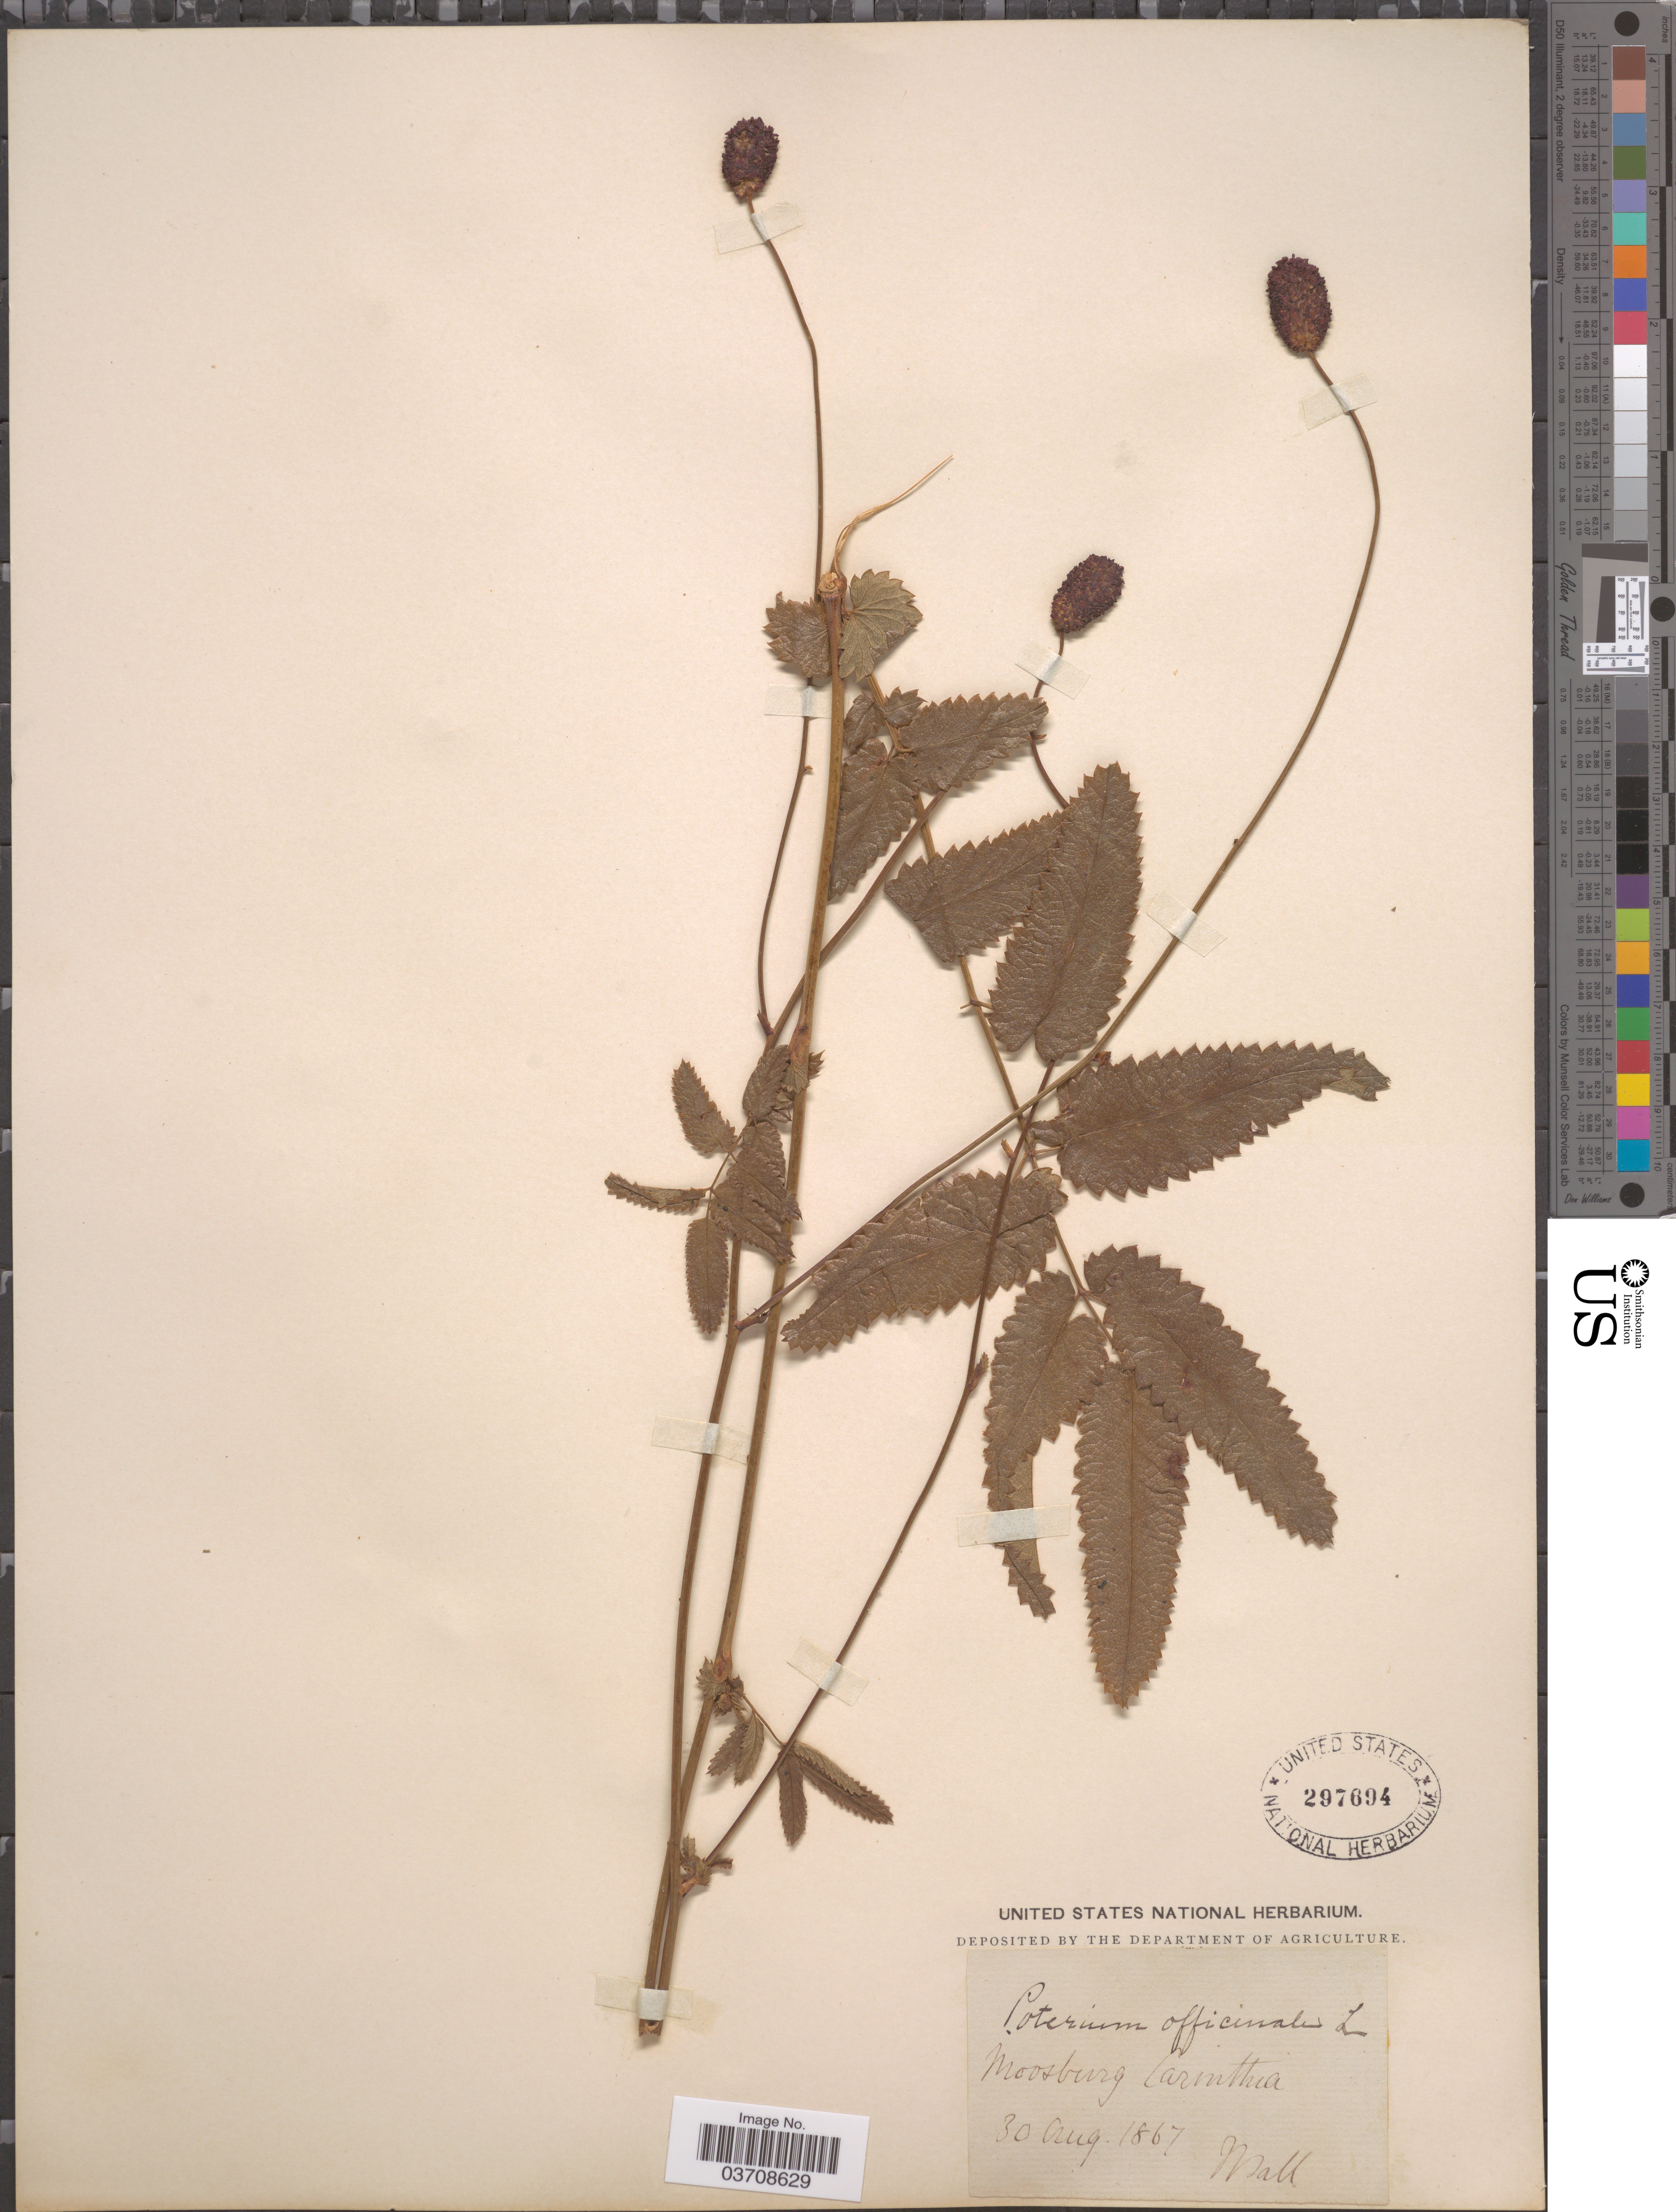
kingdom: Plantae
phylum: Tracheophyta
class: Magnoliopsida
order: Rosales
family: Rosaceae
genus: Sanguisorba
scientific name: Sanguisorba officinalis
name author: L.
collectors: J. Ball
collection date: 1867-08-30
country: Austria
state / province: Karnten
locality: Moosberg, Carinthia.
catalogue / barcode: US 297694